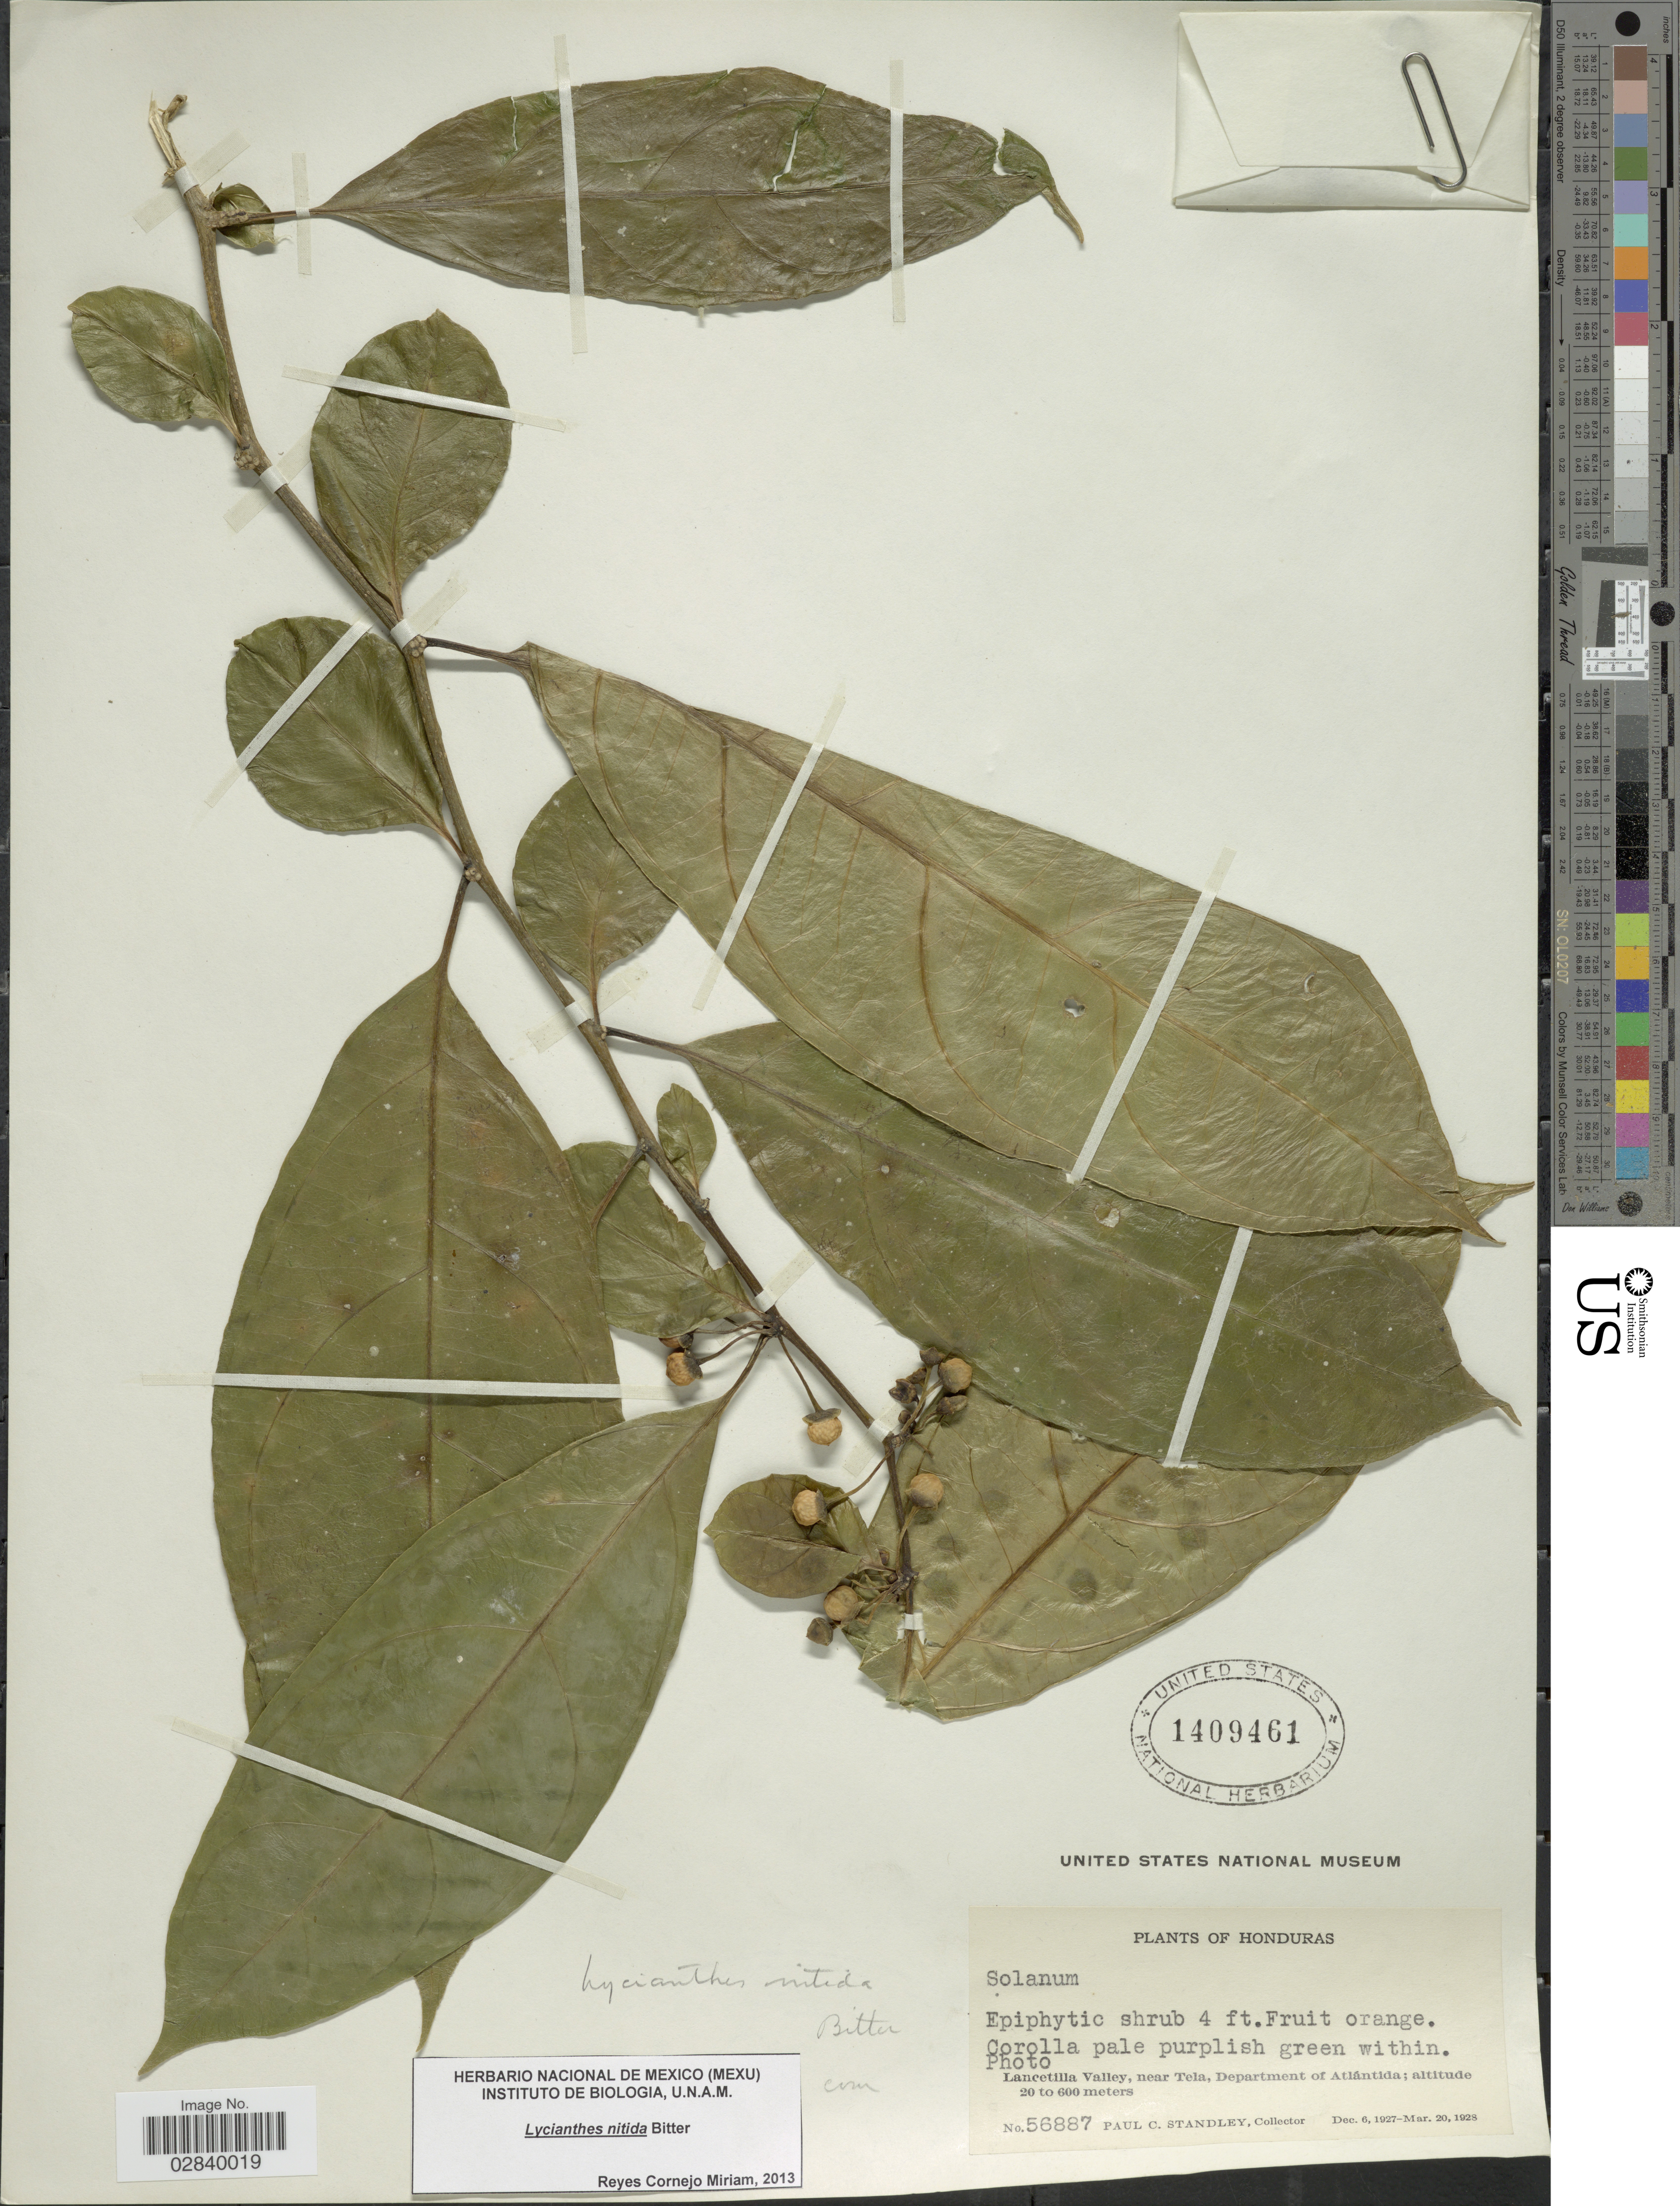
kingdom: Plantae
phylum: Tracheophyta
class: Magnoliopsida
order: Solanales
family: Solanaceae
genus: Lycianthes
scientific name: Lycianthes nitida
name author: Bitter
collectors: P. C. Standley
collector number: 56887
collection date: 1927-12-06/1928-03-20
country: Honduras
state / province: Atlántida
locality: Lancetilla Valley, near Tela, Department of Atlántida.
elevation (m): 20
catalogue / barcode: US 1409461